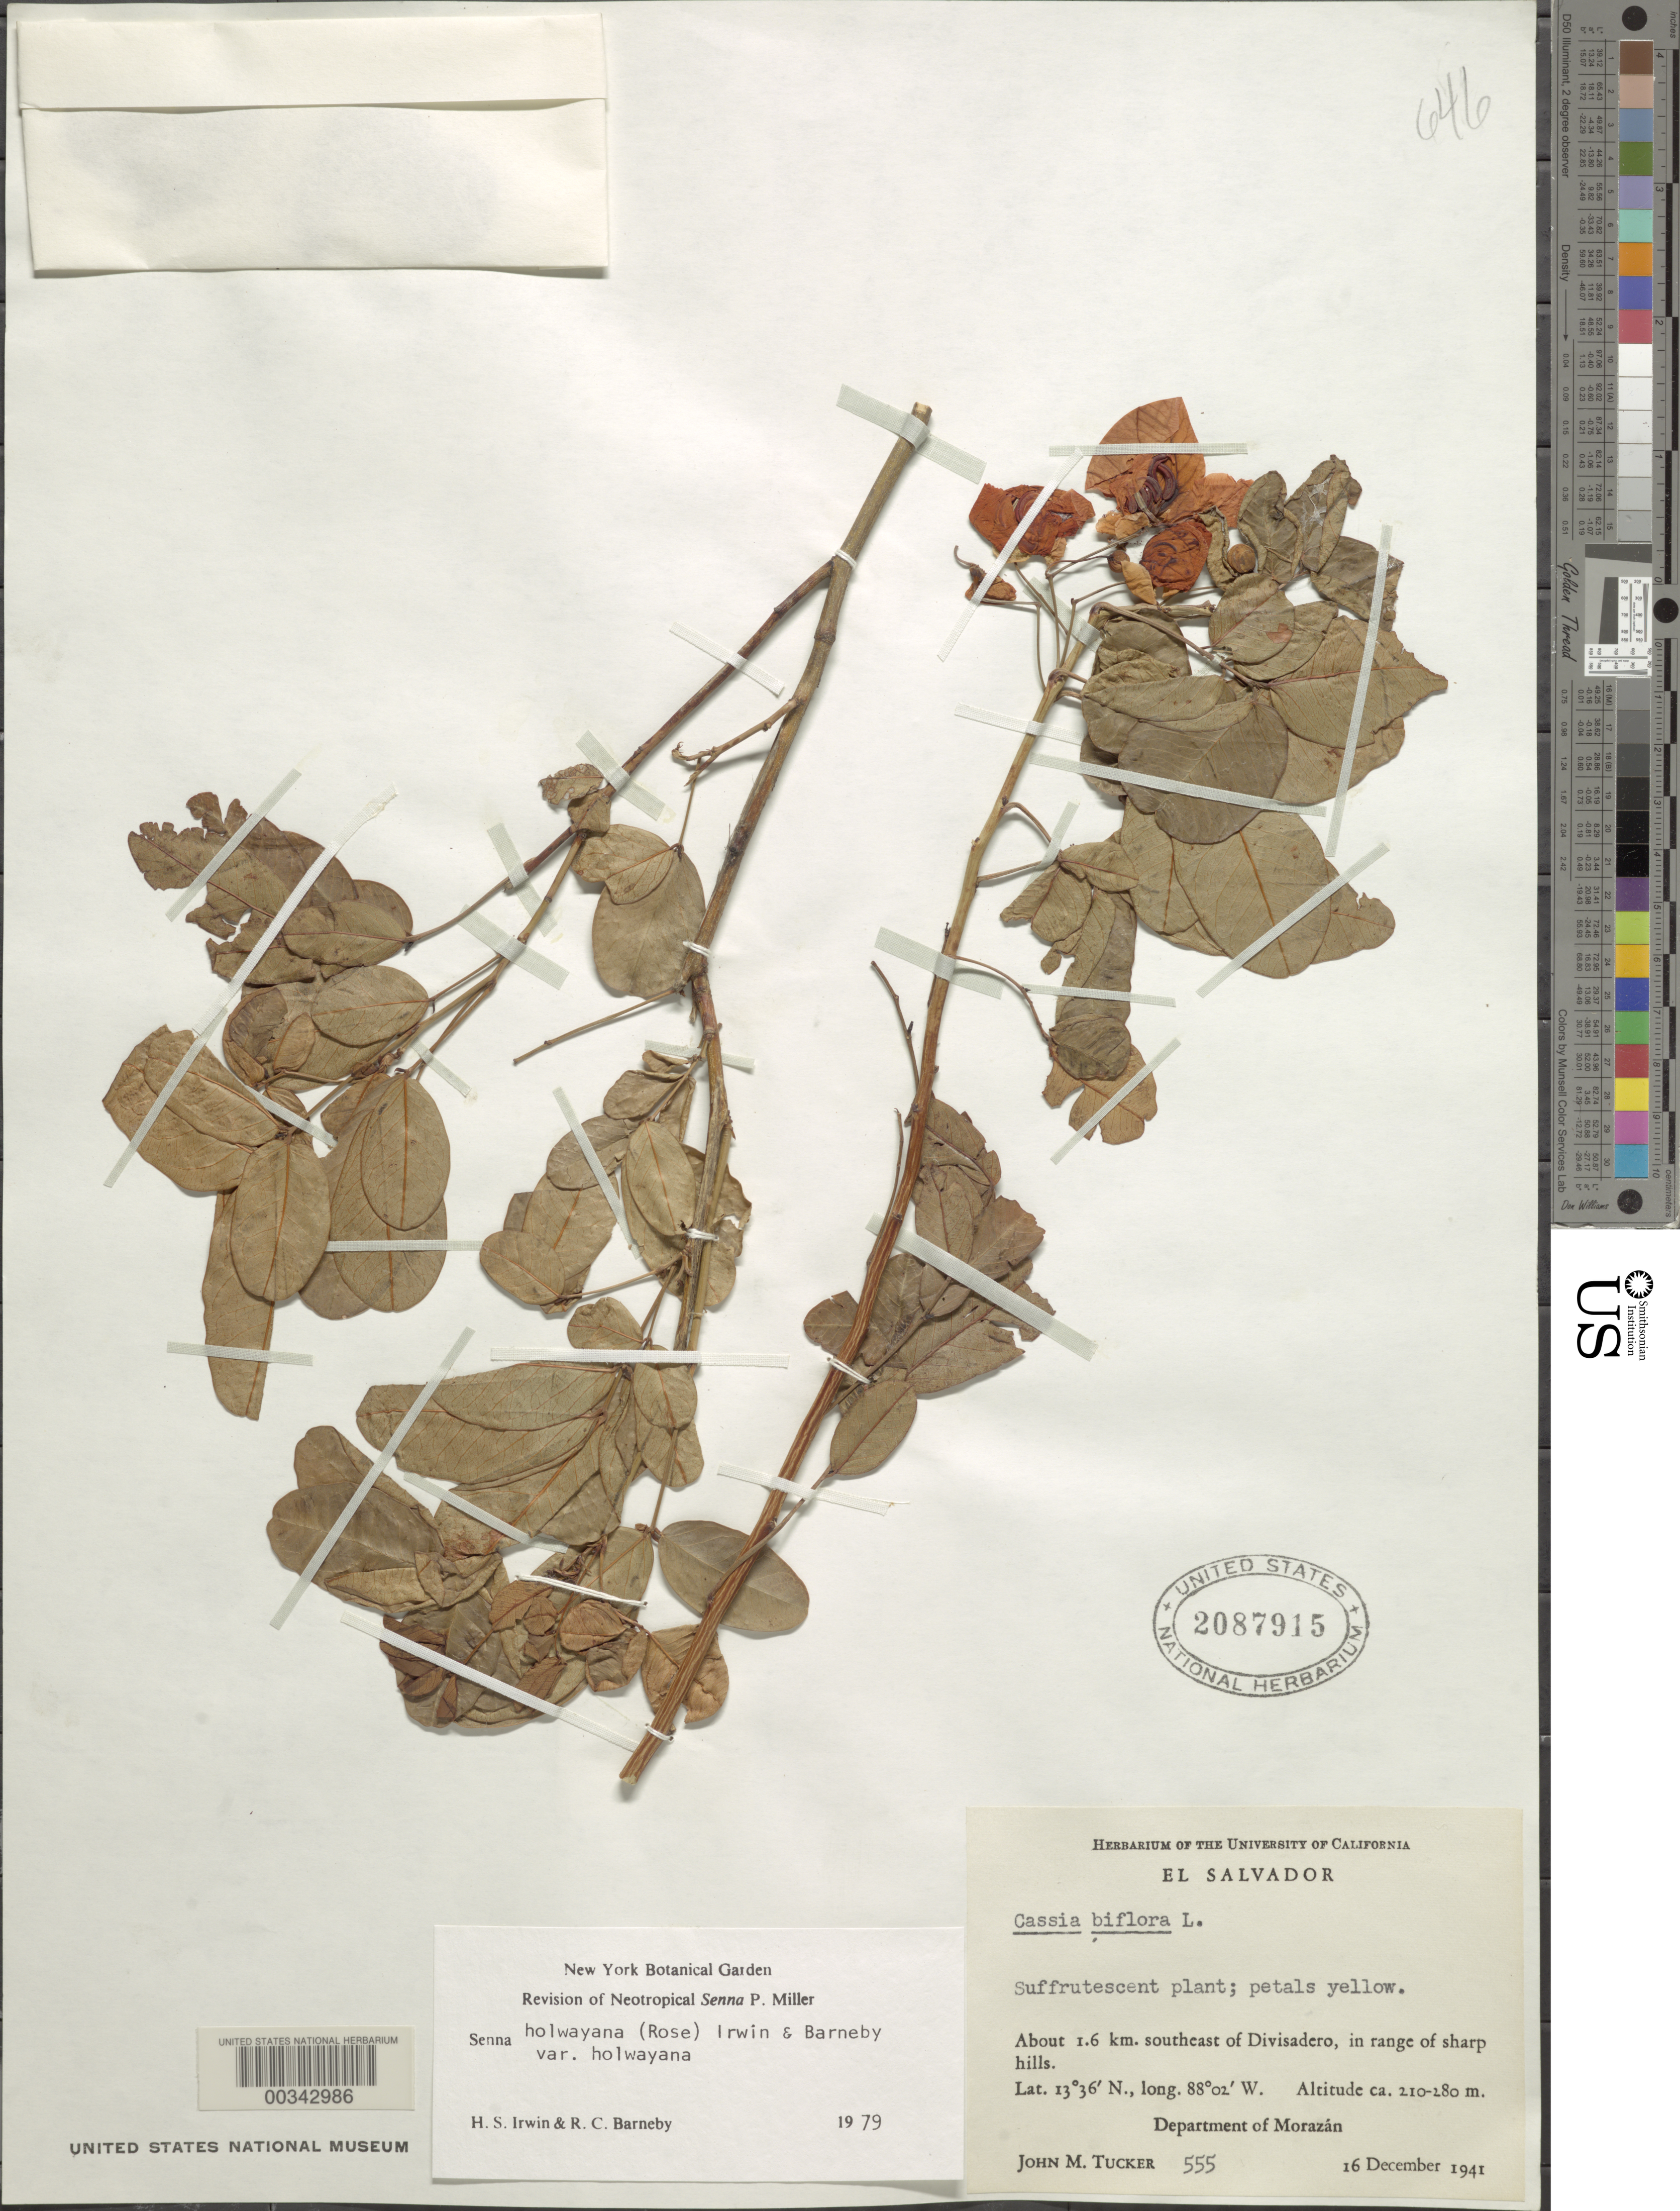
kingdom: Plantae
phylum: Tracheophyta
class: Magnoliopsida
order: Fabales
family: Fabaceae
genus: Senna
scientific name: Senna holwayana var. holwayana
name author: (Rose) H.S. Irwin & Barneby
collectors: J. M. Tucker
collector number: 555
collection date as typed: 16 Dec 1941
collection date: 1941-12-16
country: El Salvador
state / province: Morazán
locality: About 1.6 km se of divisadero, in range of sharp hills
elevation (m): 210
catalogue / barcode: US 2087915